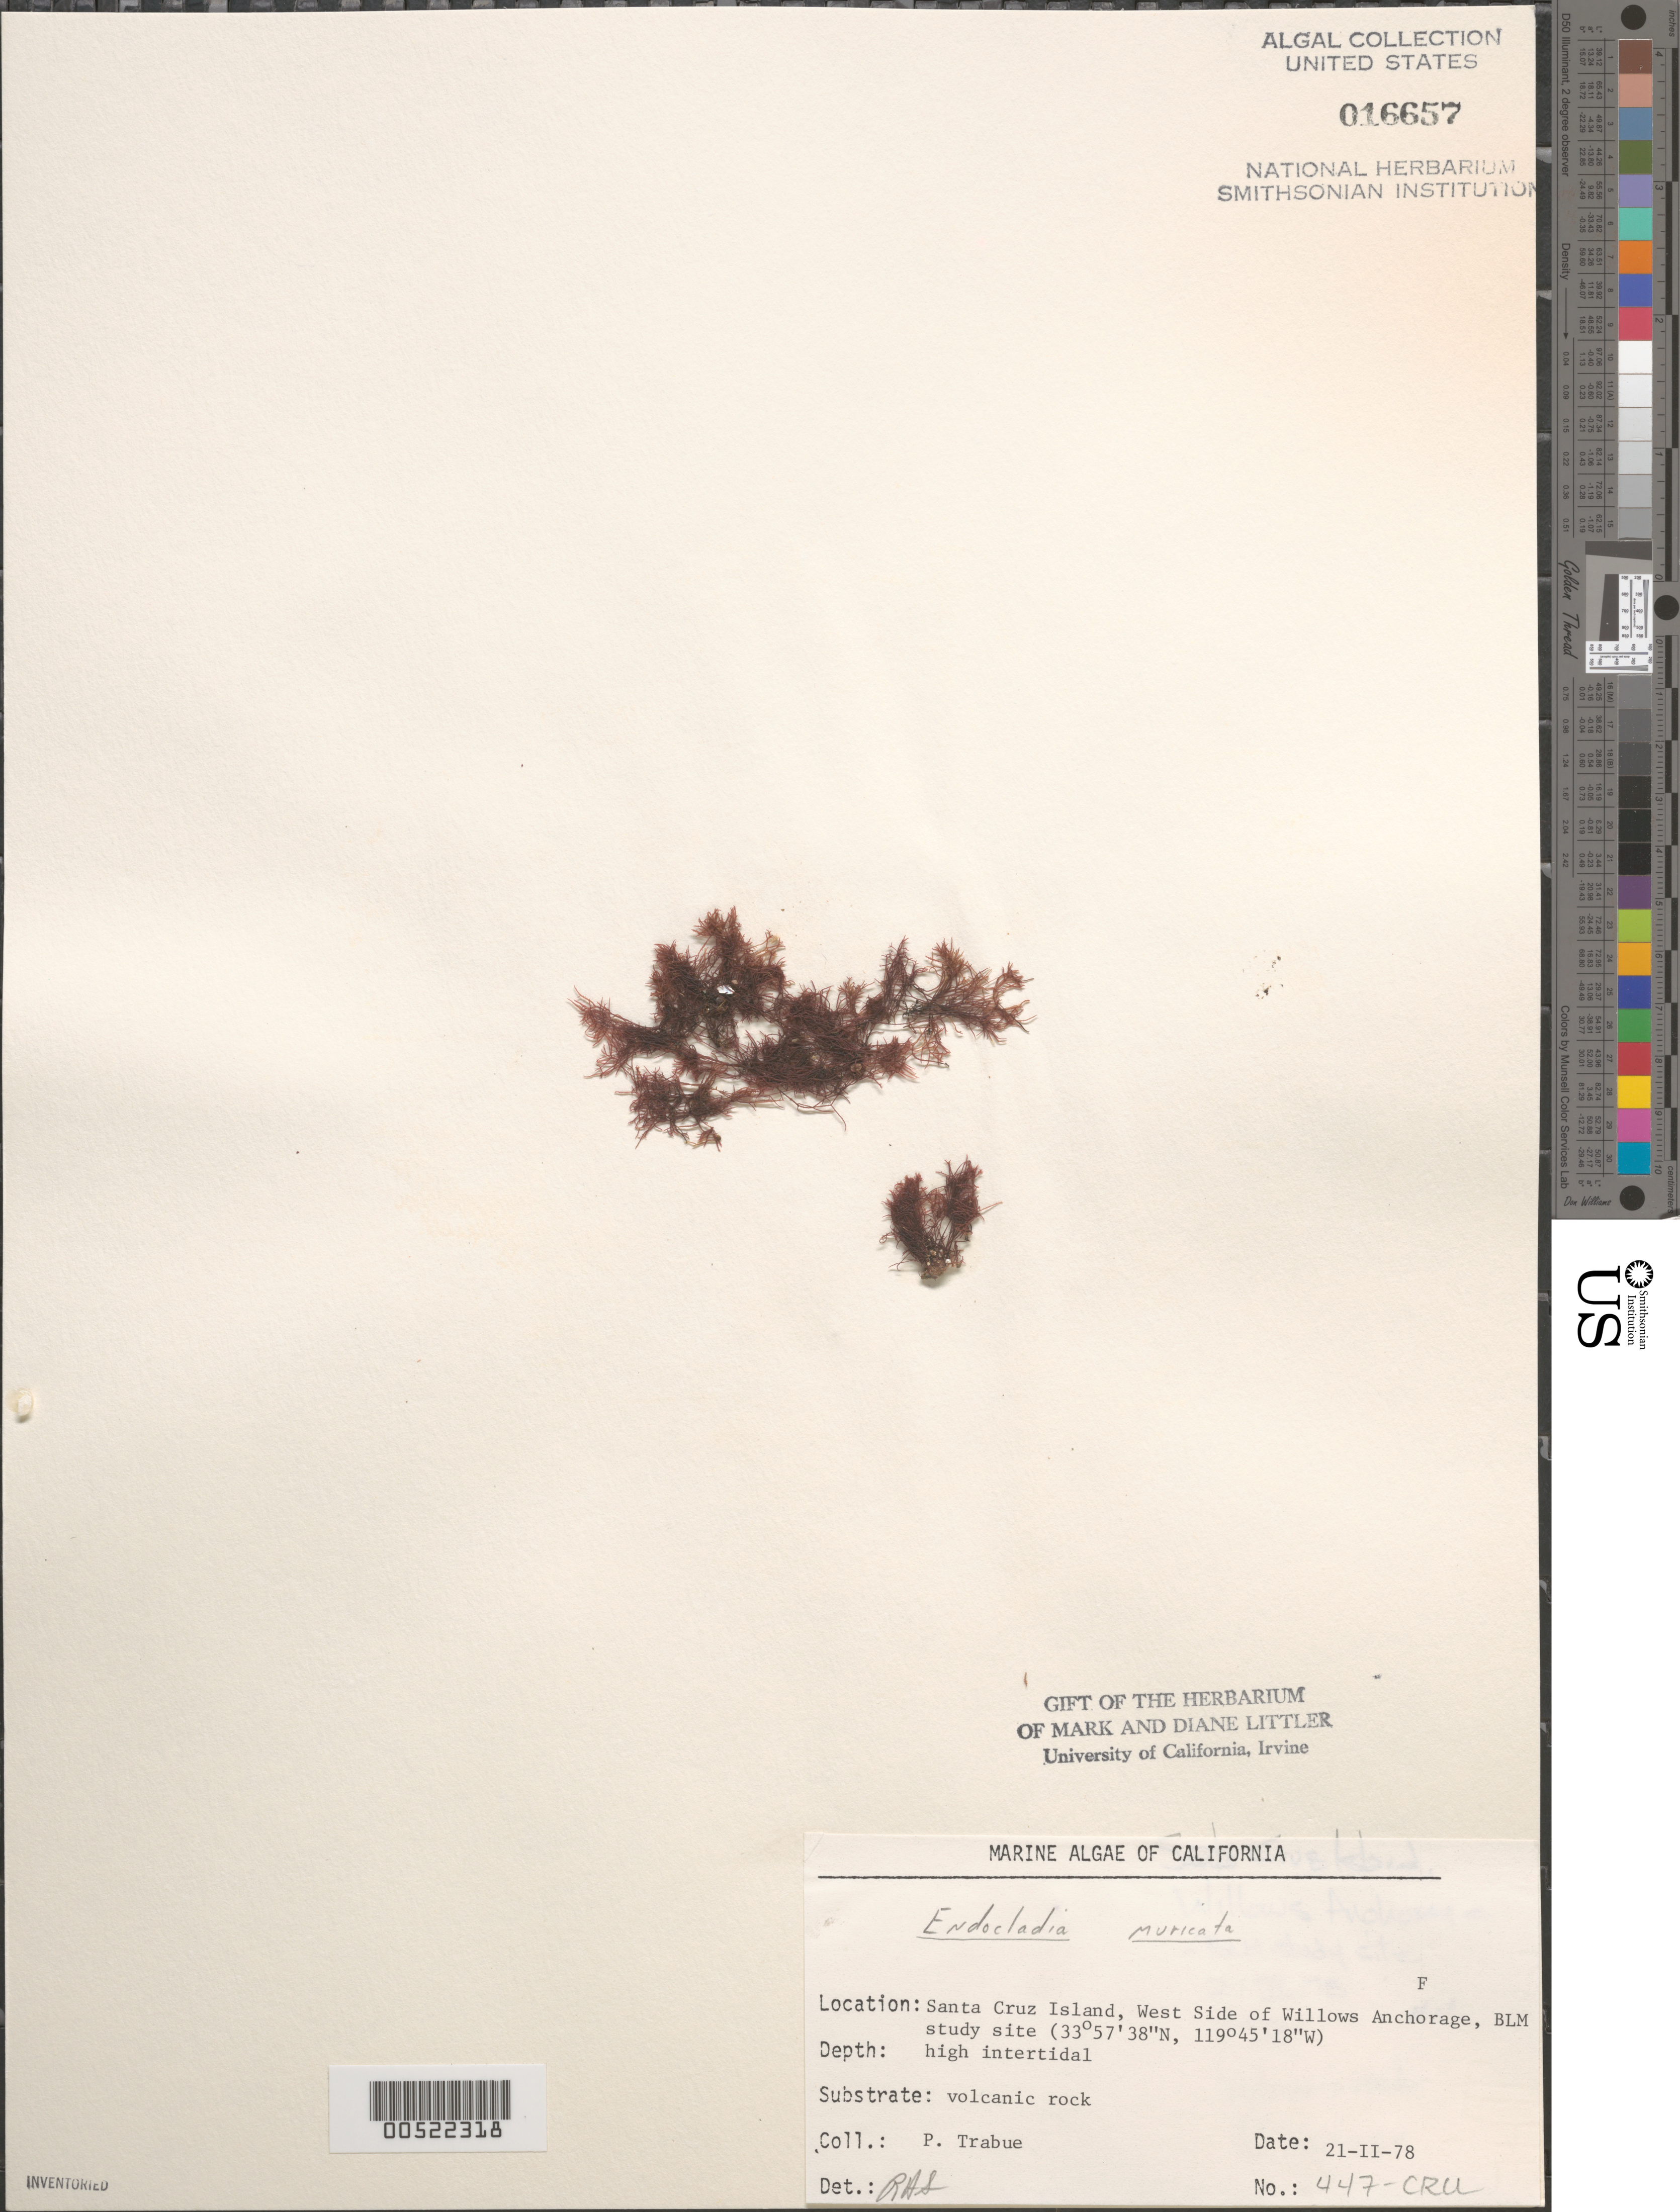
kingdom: Plantae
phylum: Rhodophyta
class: Florideophyceae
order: Gigartinales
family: Endocladiaceae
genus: Endocladia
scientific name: Endocladia muricata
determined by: Sims, Robert H.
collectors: P. J. Trabue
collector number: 447-cru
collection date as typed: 21 Feb 1978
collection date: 1978-02-21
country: United States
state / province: California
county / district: Santa Barbara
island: Santa Cruz Island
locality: Willows Anchorage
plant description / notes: BLM-SOCALBIGHT Rocky Intertidal Survey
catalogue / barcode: US 16657